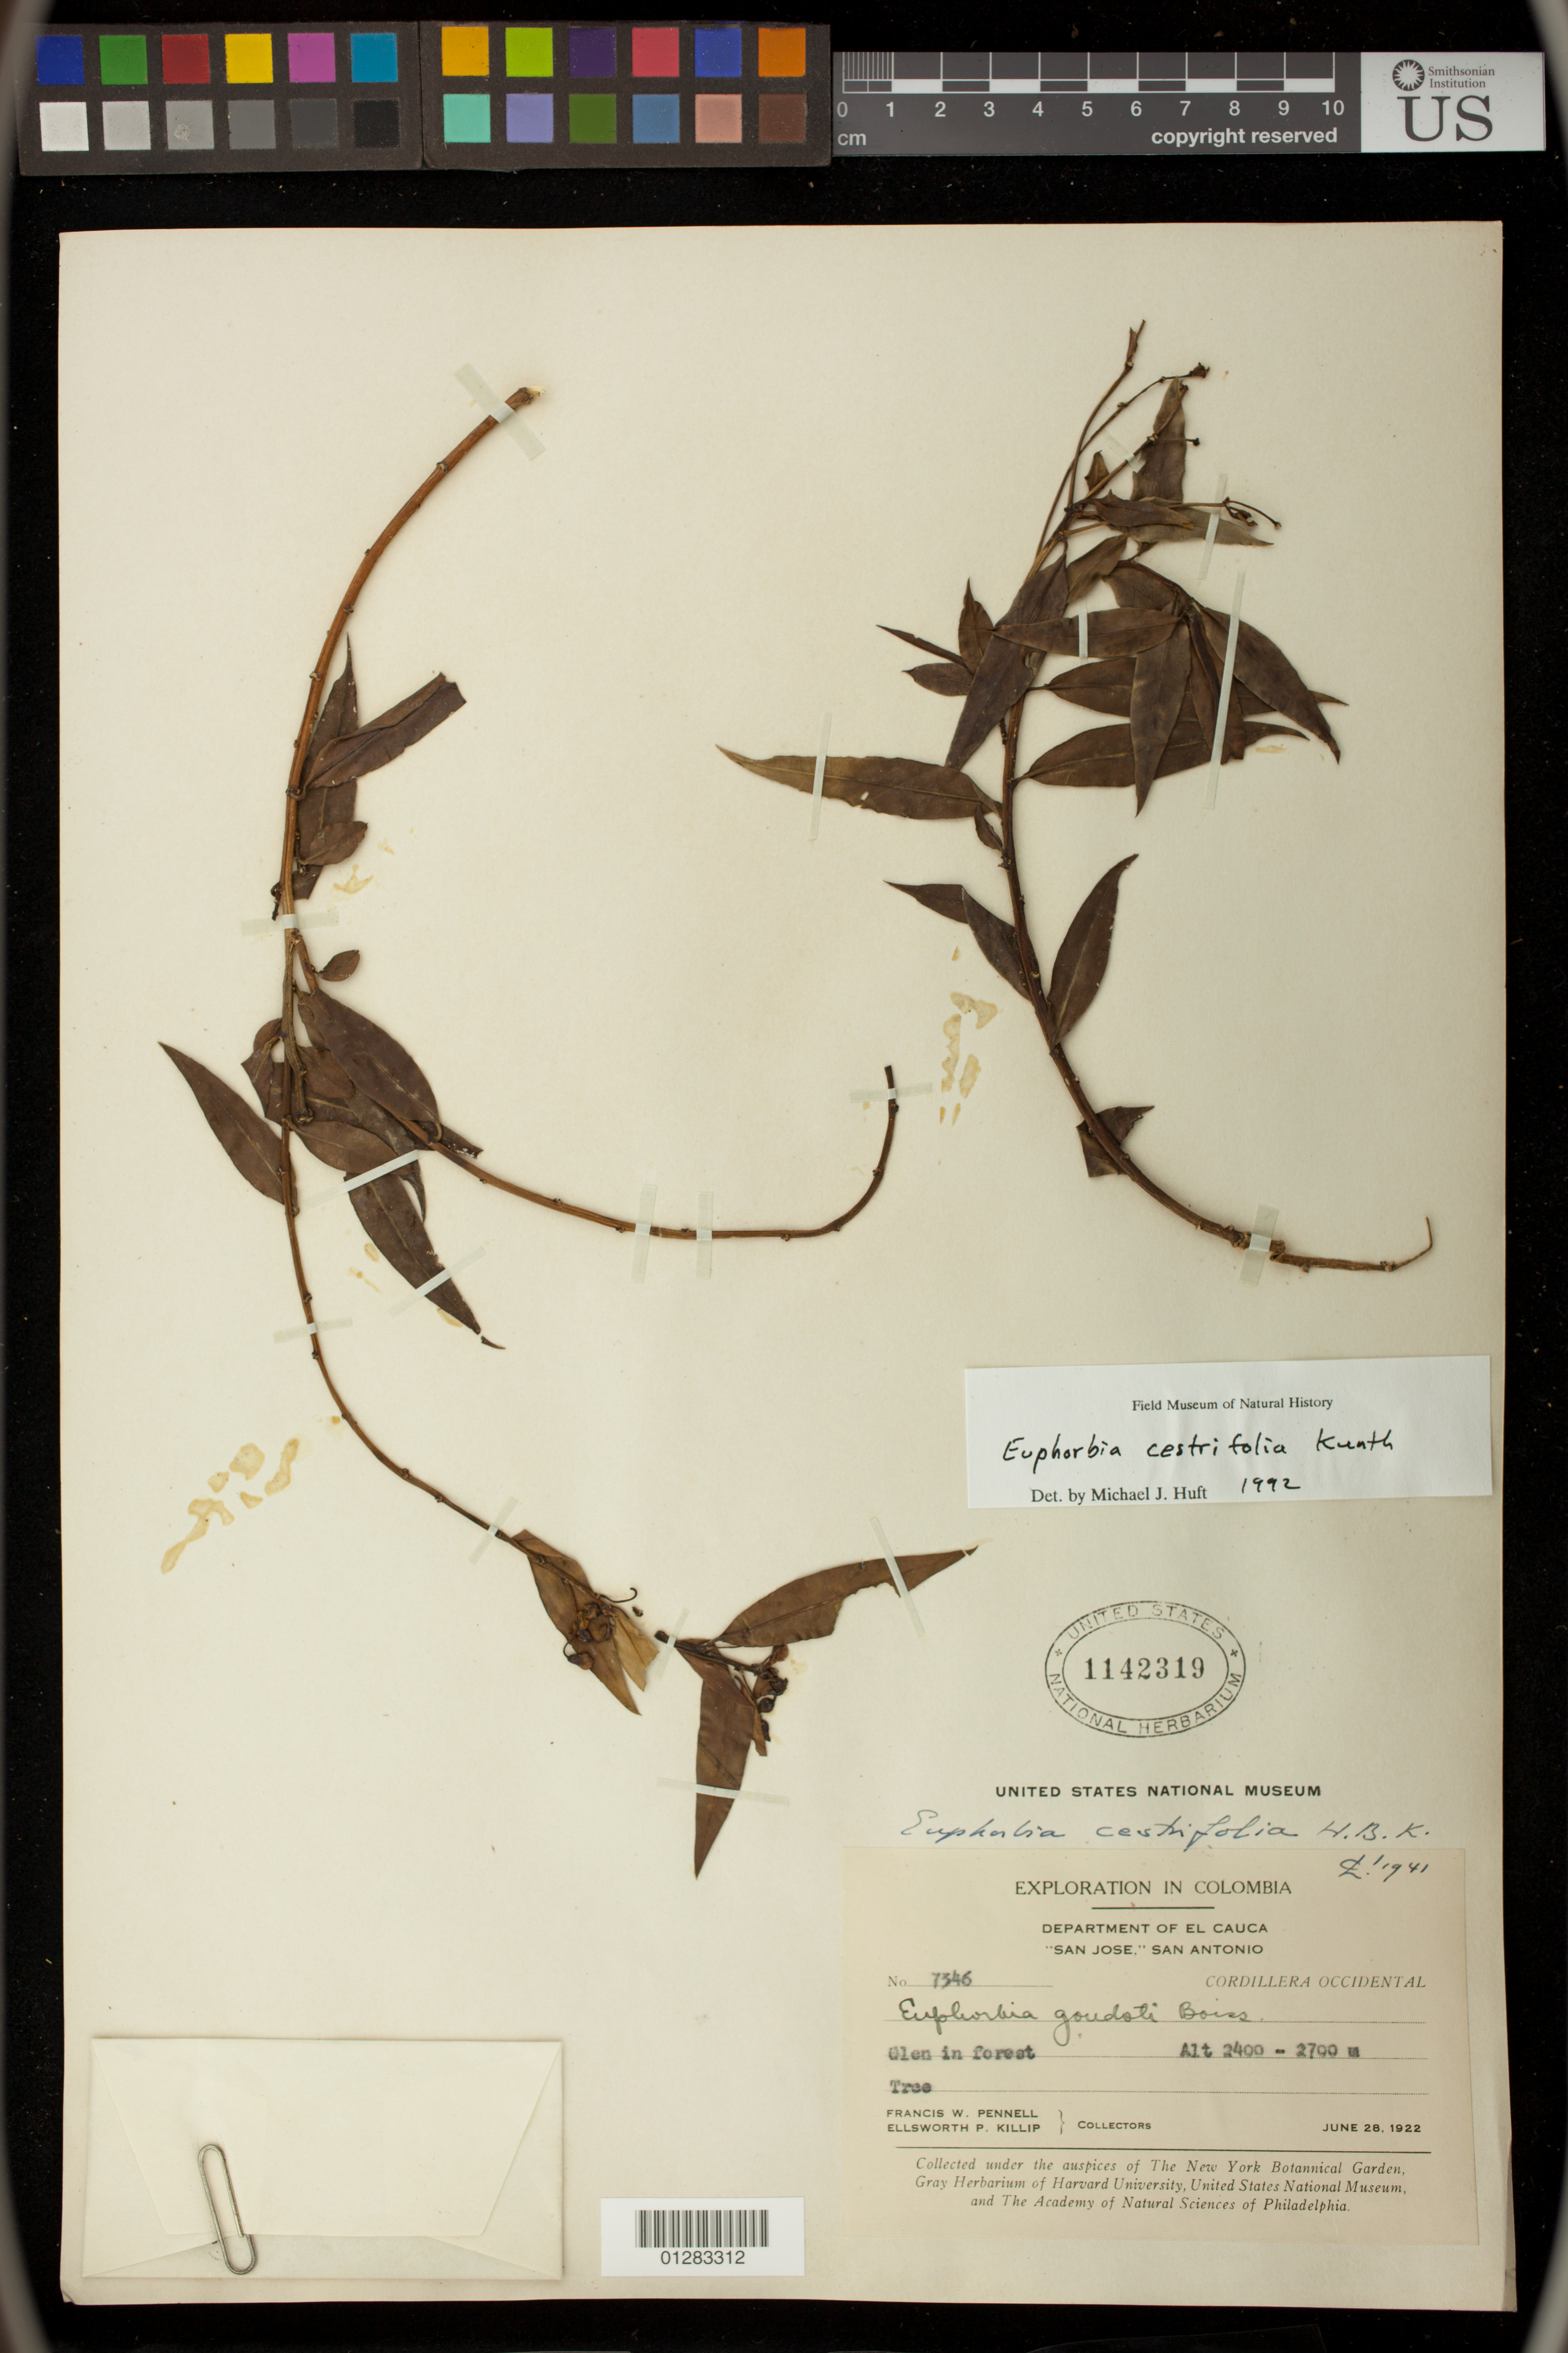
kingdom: Plantae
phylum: Tracheophyta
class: Magnoliopsida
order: Malpighiales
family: Euphorbiaceae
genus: Euphorbia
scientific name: Euphorbia cotinifolia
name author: L.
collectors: F. W. Pennell & E. P. Killip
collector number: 7346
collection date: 1922-06-28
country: Colombia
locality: Cordillera Occidental. Department of El Cauca. "San Jose" San Antonio,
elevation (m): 2400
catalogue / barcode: US 1142319